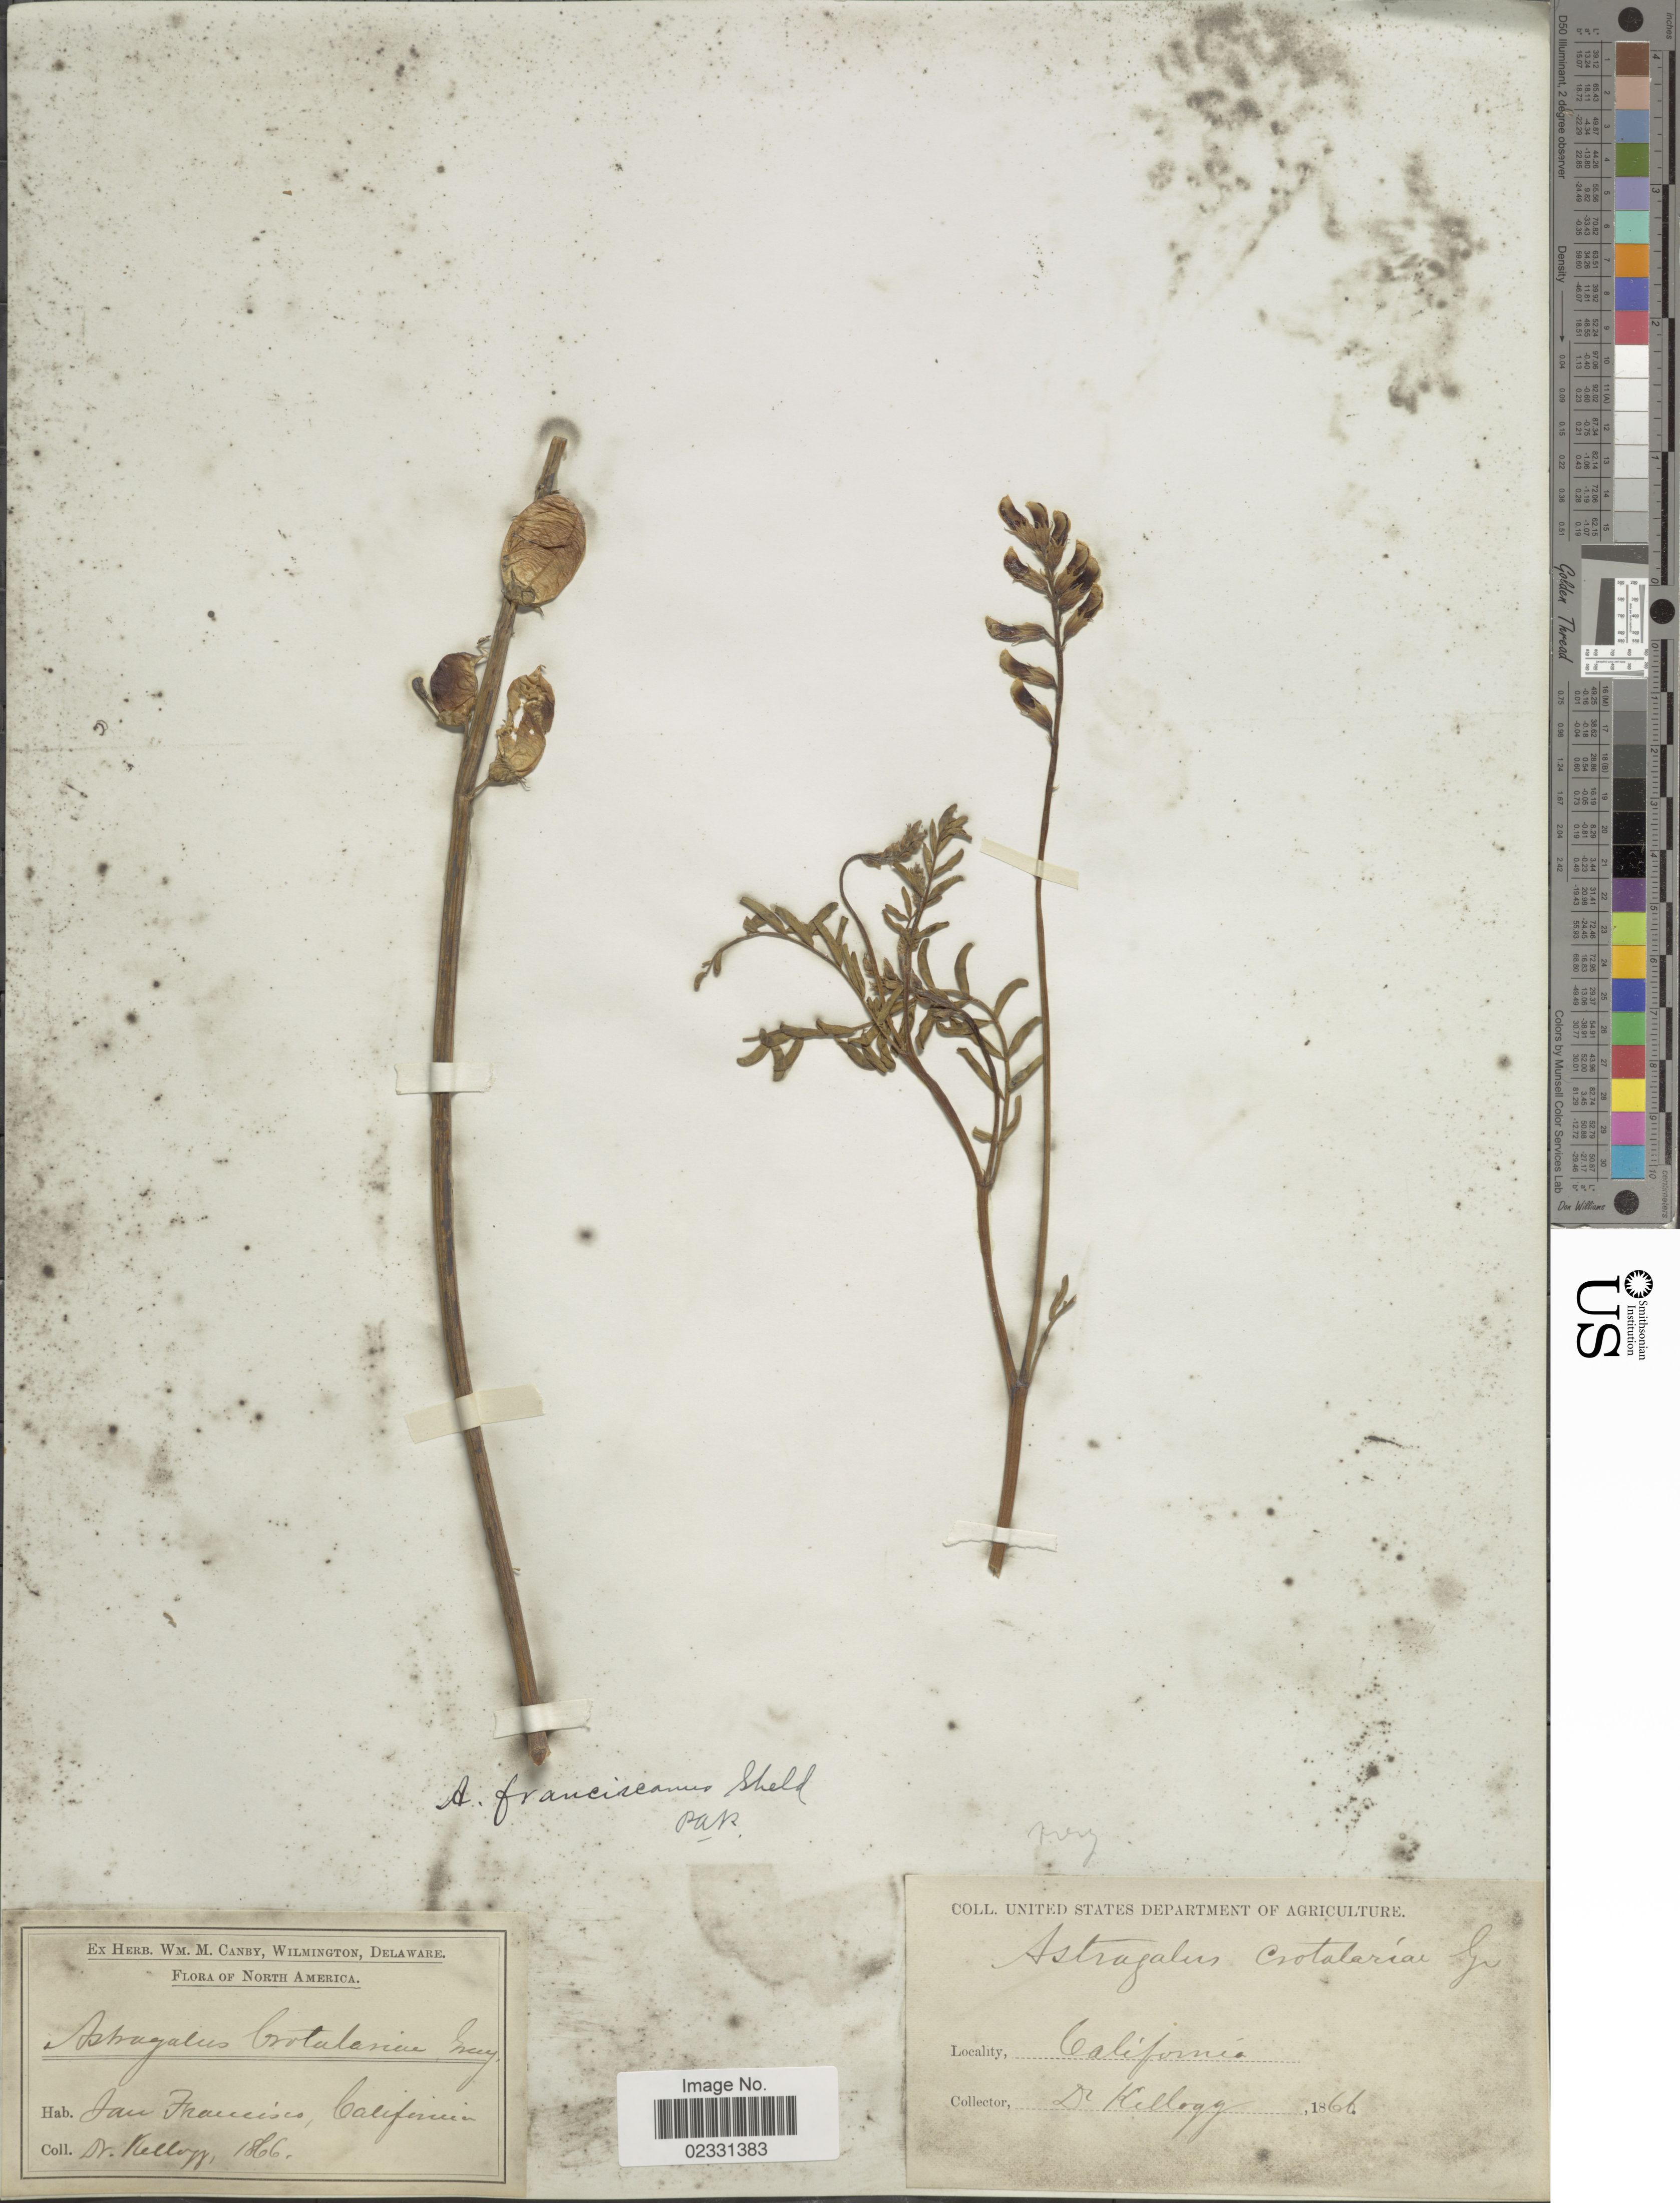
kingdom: Plantae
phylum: Tracheophyta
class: Magnoliopsida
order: Fabales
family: Fabaceae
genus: Astragalus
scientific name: Astragalus franciscanus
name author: E. Sheld.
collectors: -- Kellogg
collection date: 1866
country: United States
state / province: California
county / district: San Francisco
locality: San Francisco